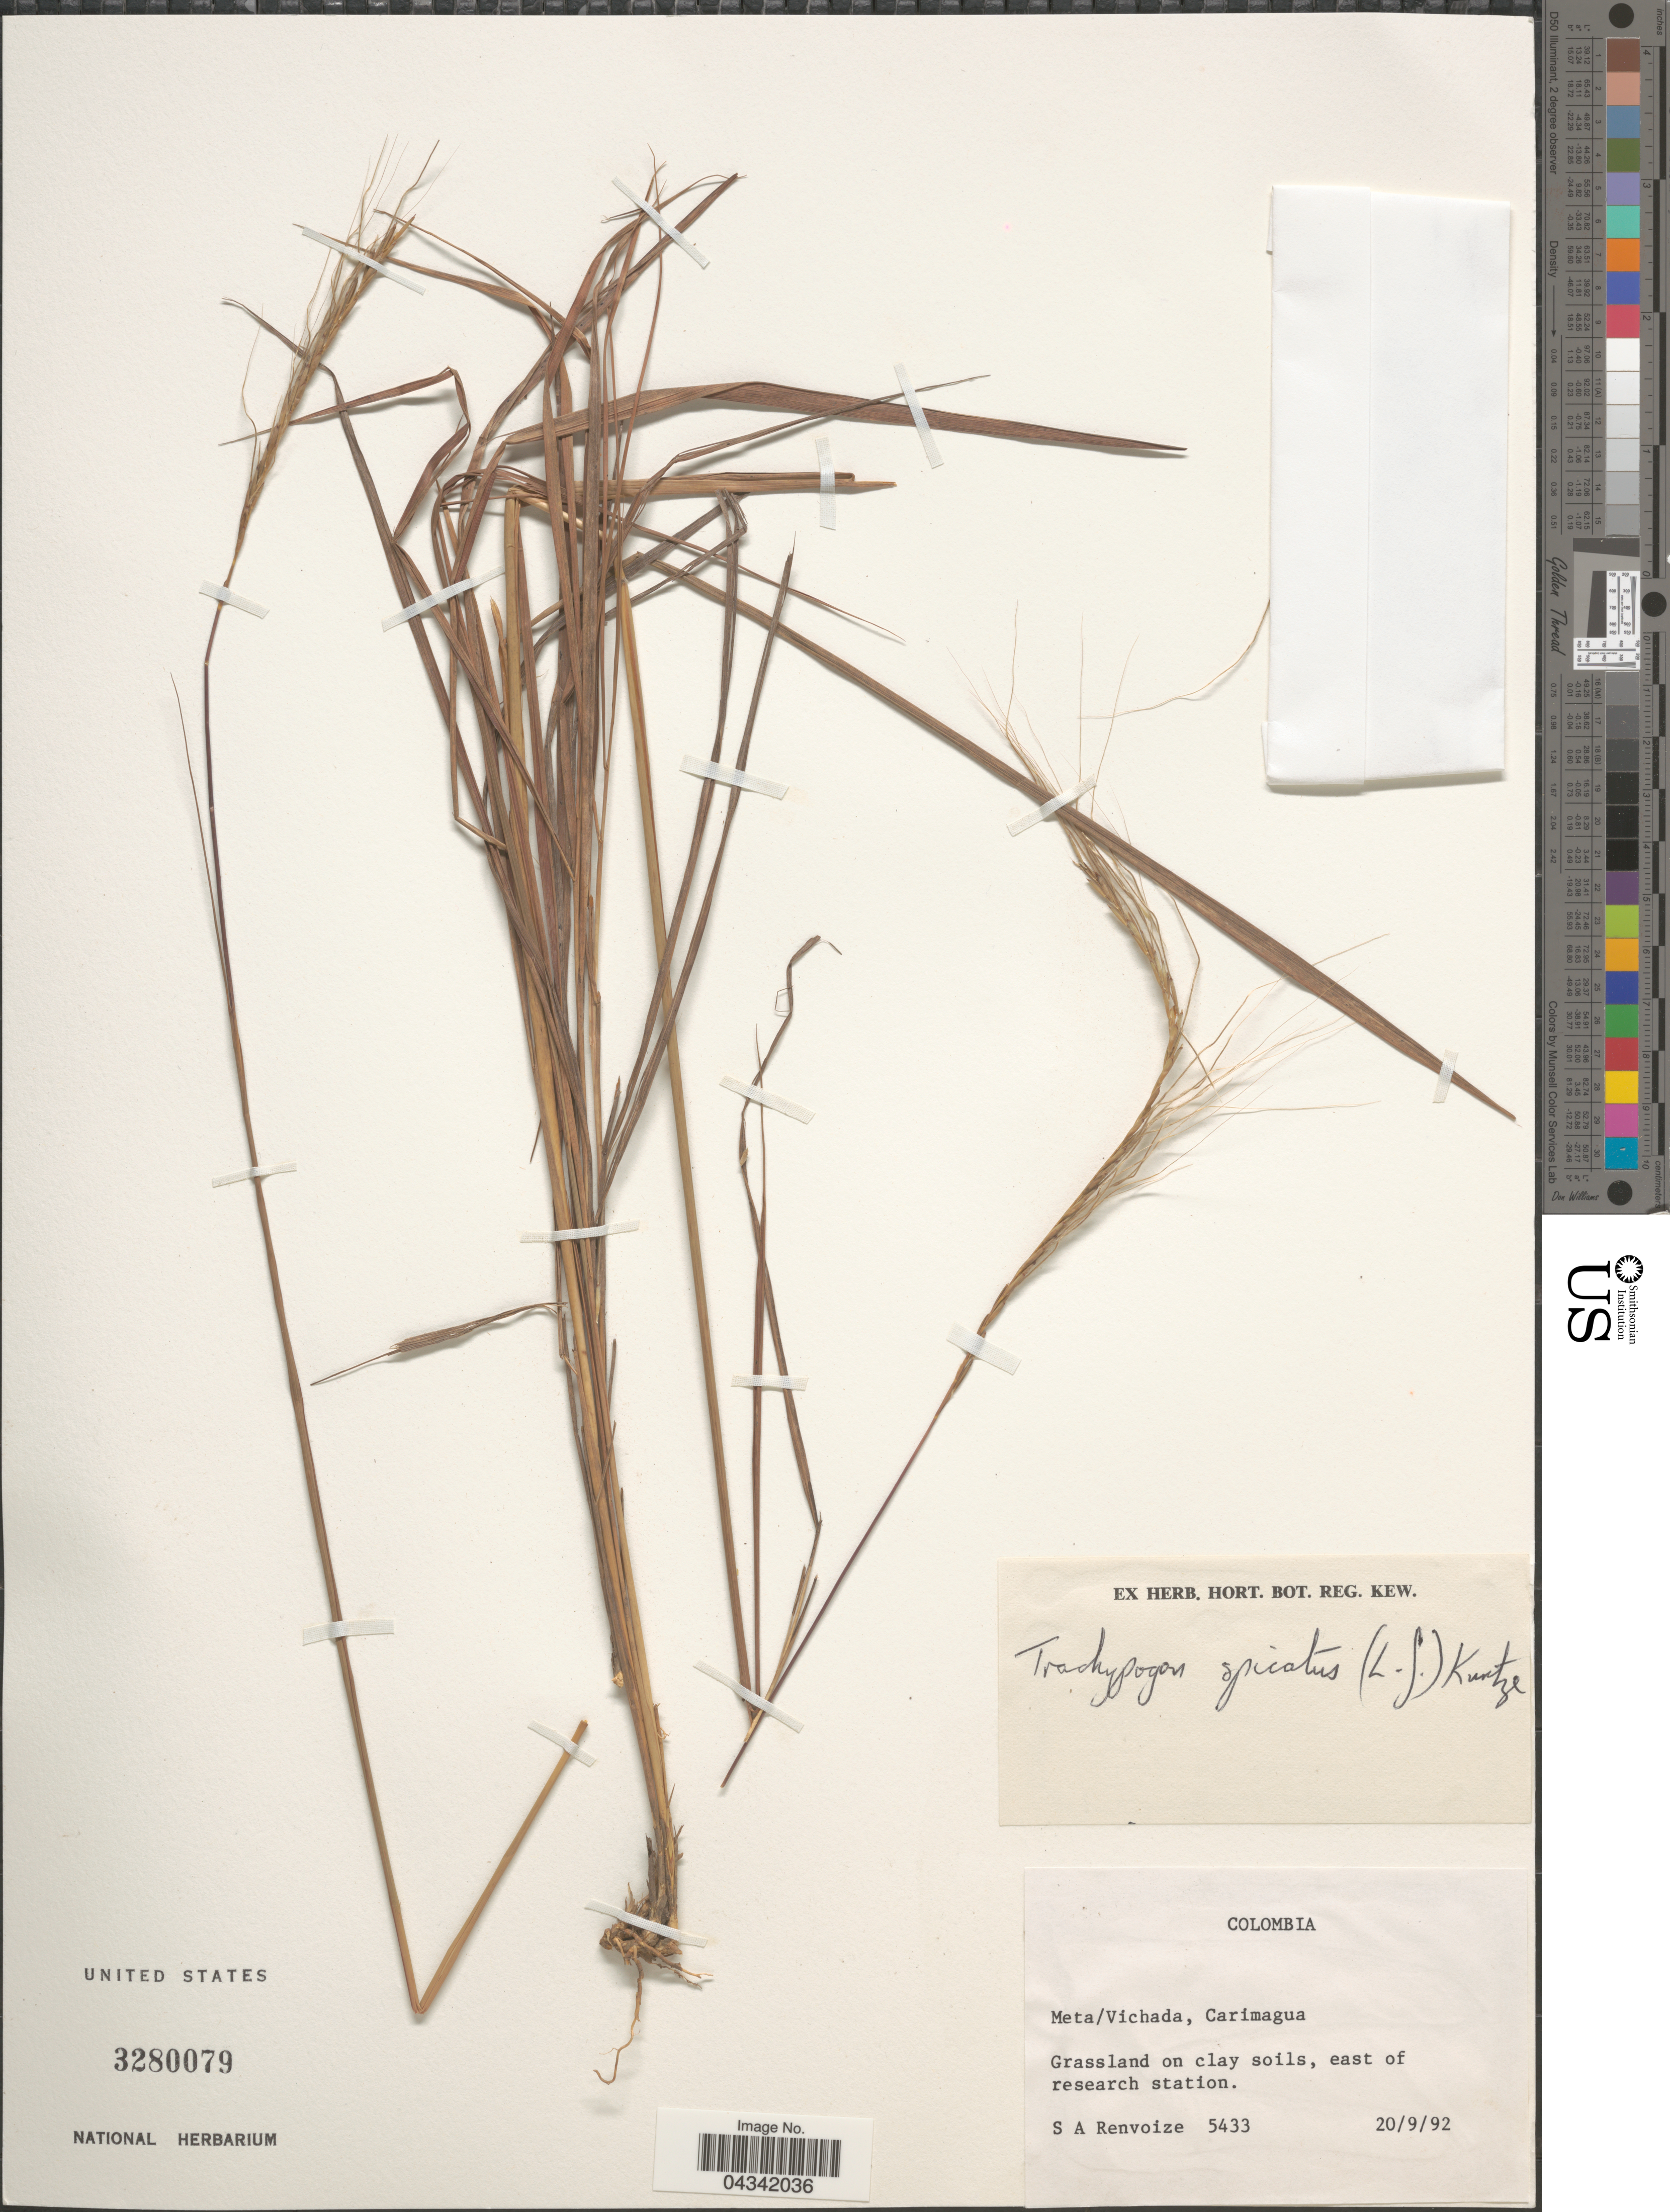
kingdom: Plantae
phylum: Tracheophyta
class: Liliopsida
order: Poales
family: Poaceae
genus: Trachypogon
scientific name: Trachypogon spicatus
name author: (L. f.) Kuntze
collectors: S. A. Renvoize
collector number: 5433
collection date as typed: Transcribed d/m/y: 20/9/92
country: Colombia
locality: Meta/Vichada, Carimagua. Grassland on clay soils, east of research station.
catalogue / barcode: US 3280079